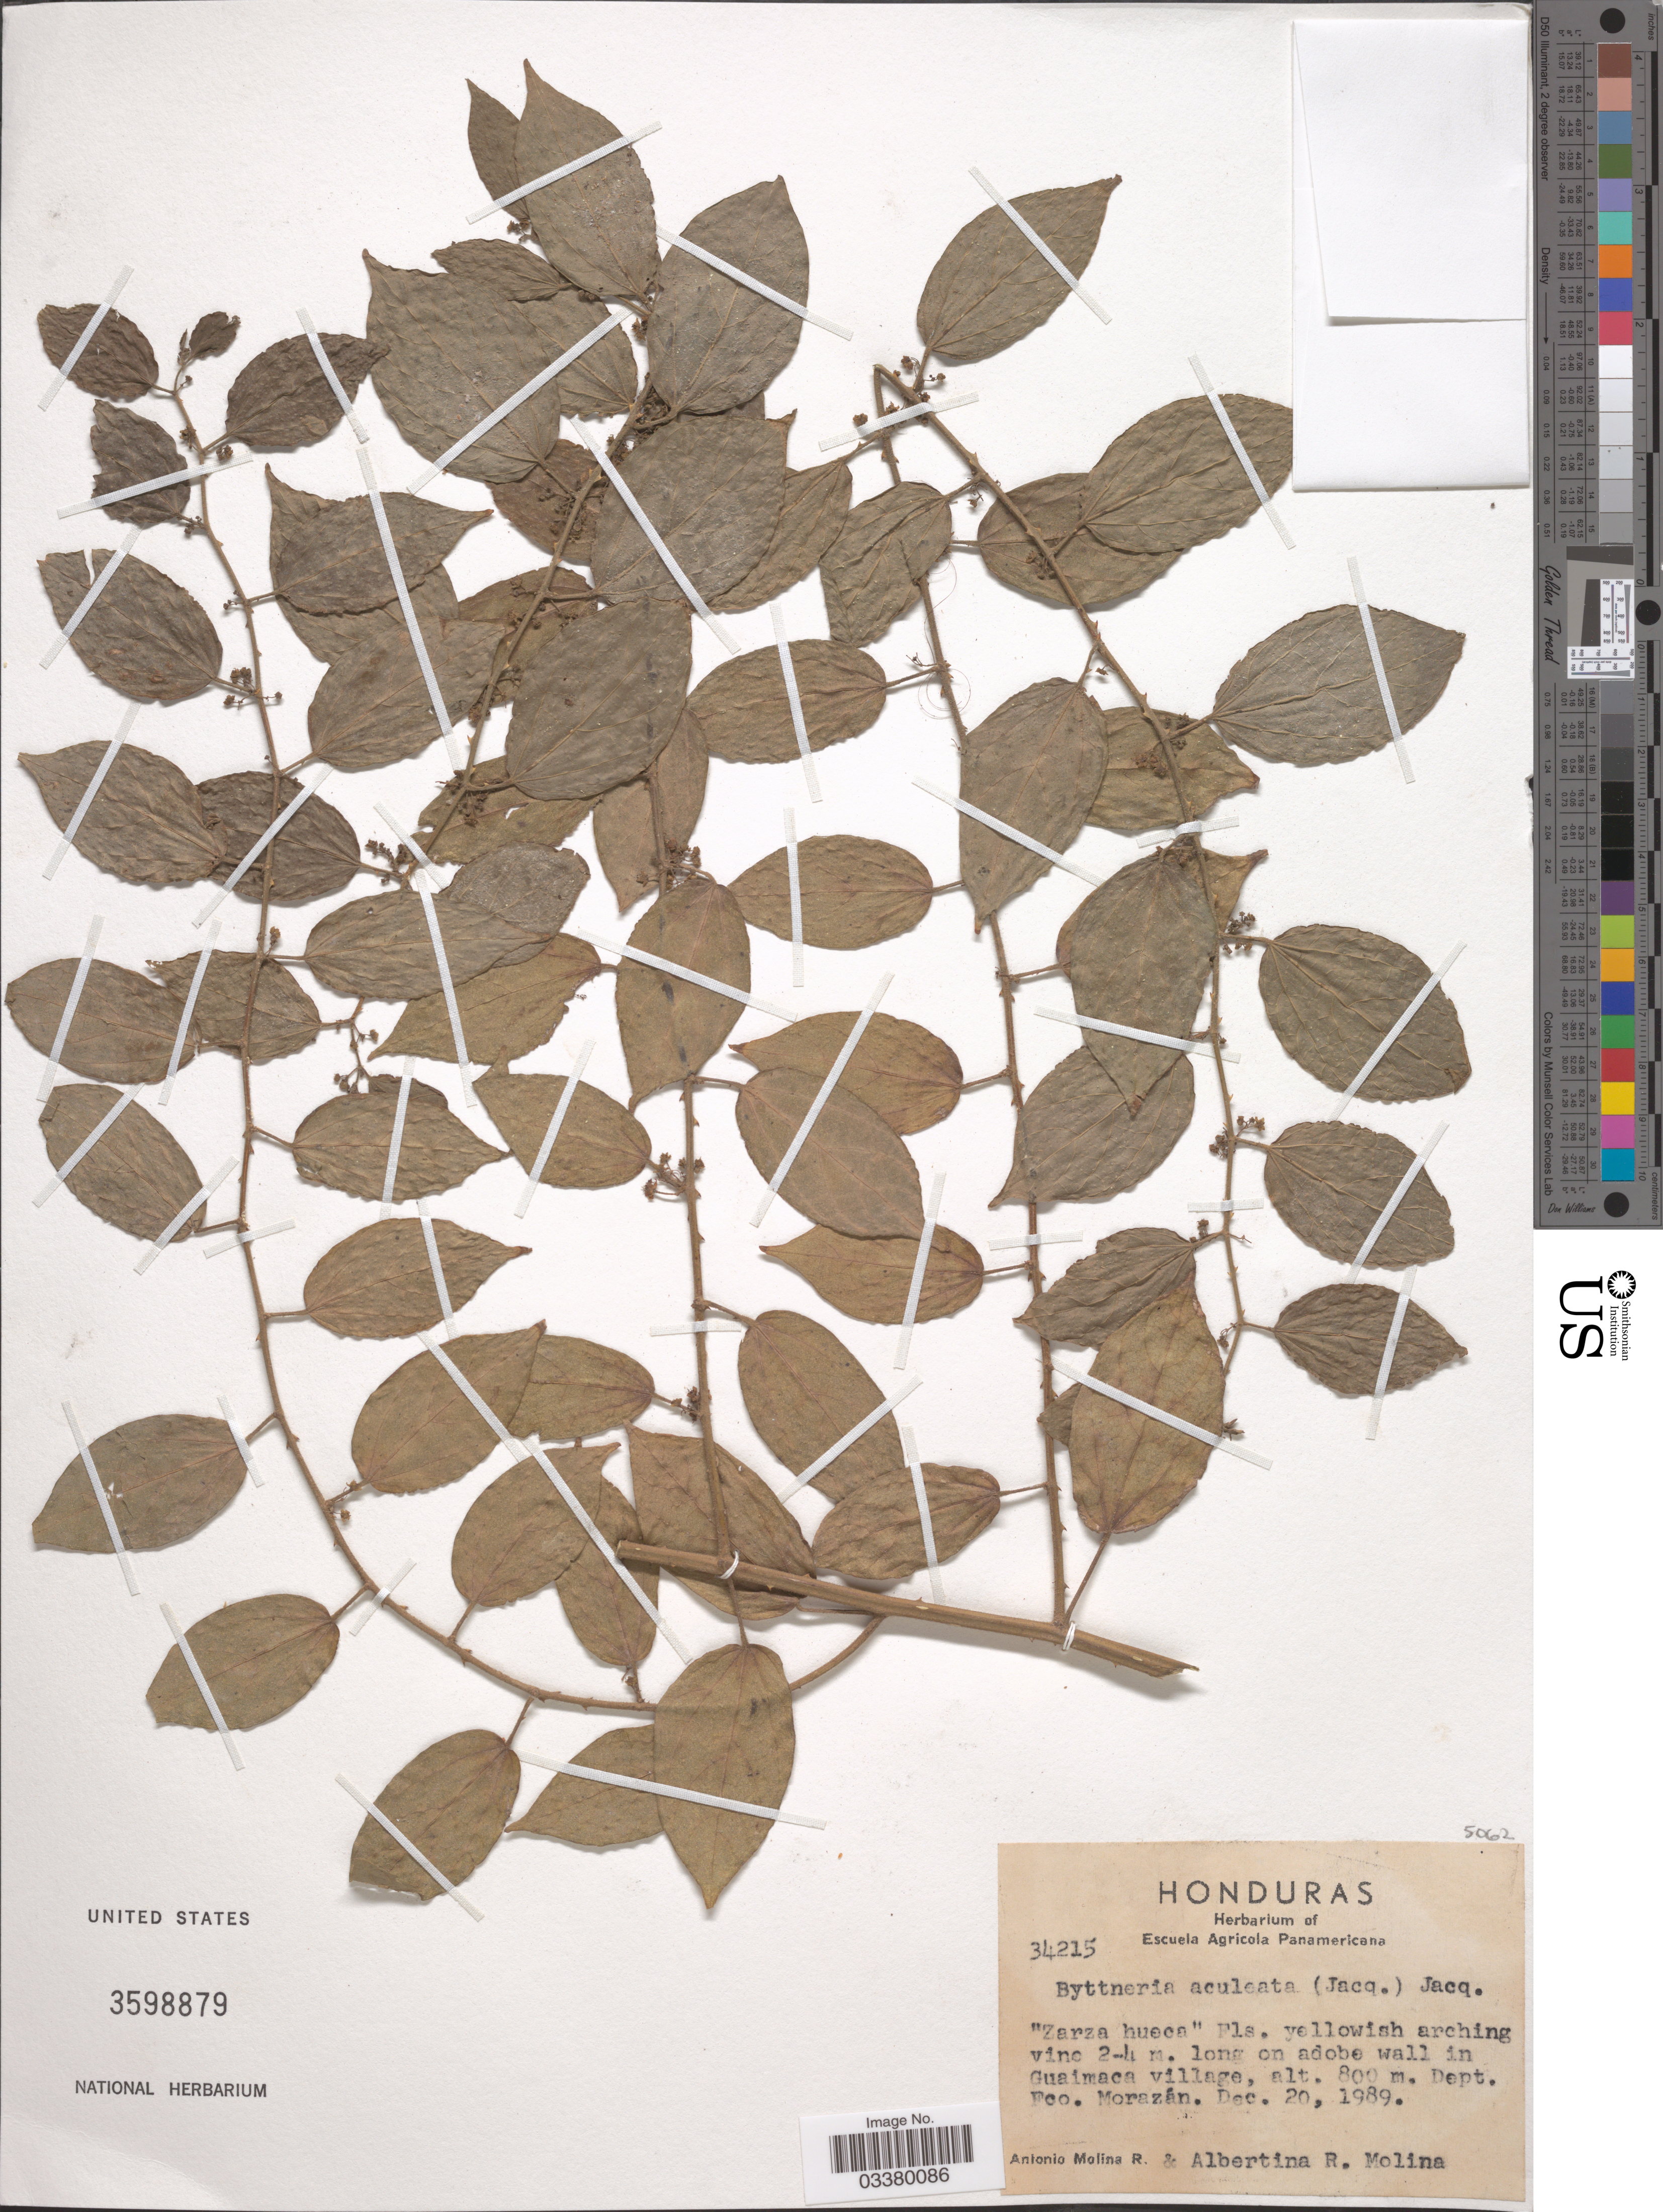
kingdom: Plantae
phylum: Tracheophyta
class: Magnoliopsida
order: Malvales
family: Malvaceae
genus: Byttneria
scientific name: Byttneria aculeata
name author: (Jacq.) Jacq.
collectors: A. Molina R. & A. R. Molina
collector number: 34215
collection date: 1989-12-20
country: Honduras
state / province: Fco. Morazán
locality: On adobe wall in Guaimaca village, Dept. Fco. Morazán.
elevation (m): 800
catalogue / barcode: US 3598879